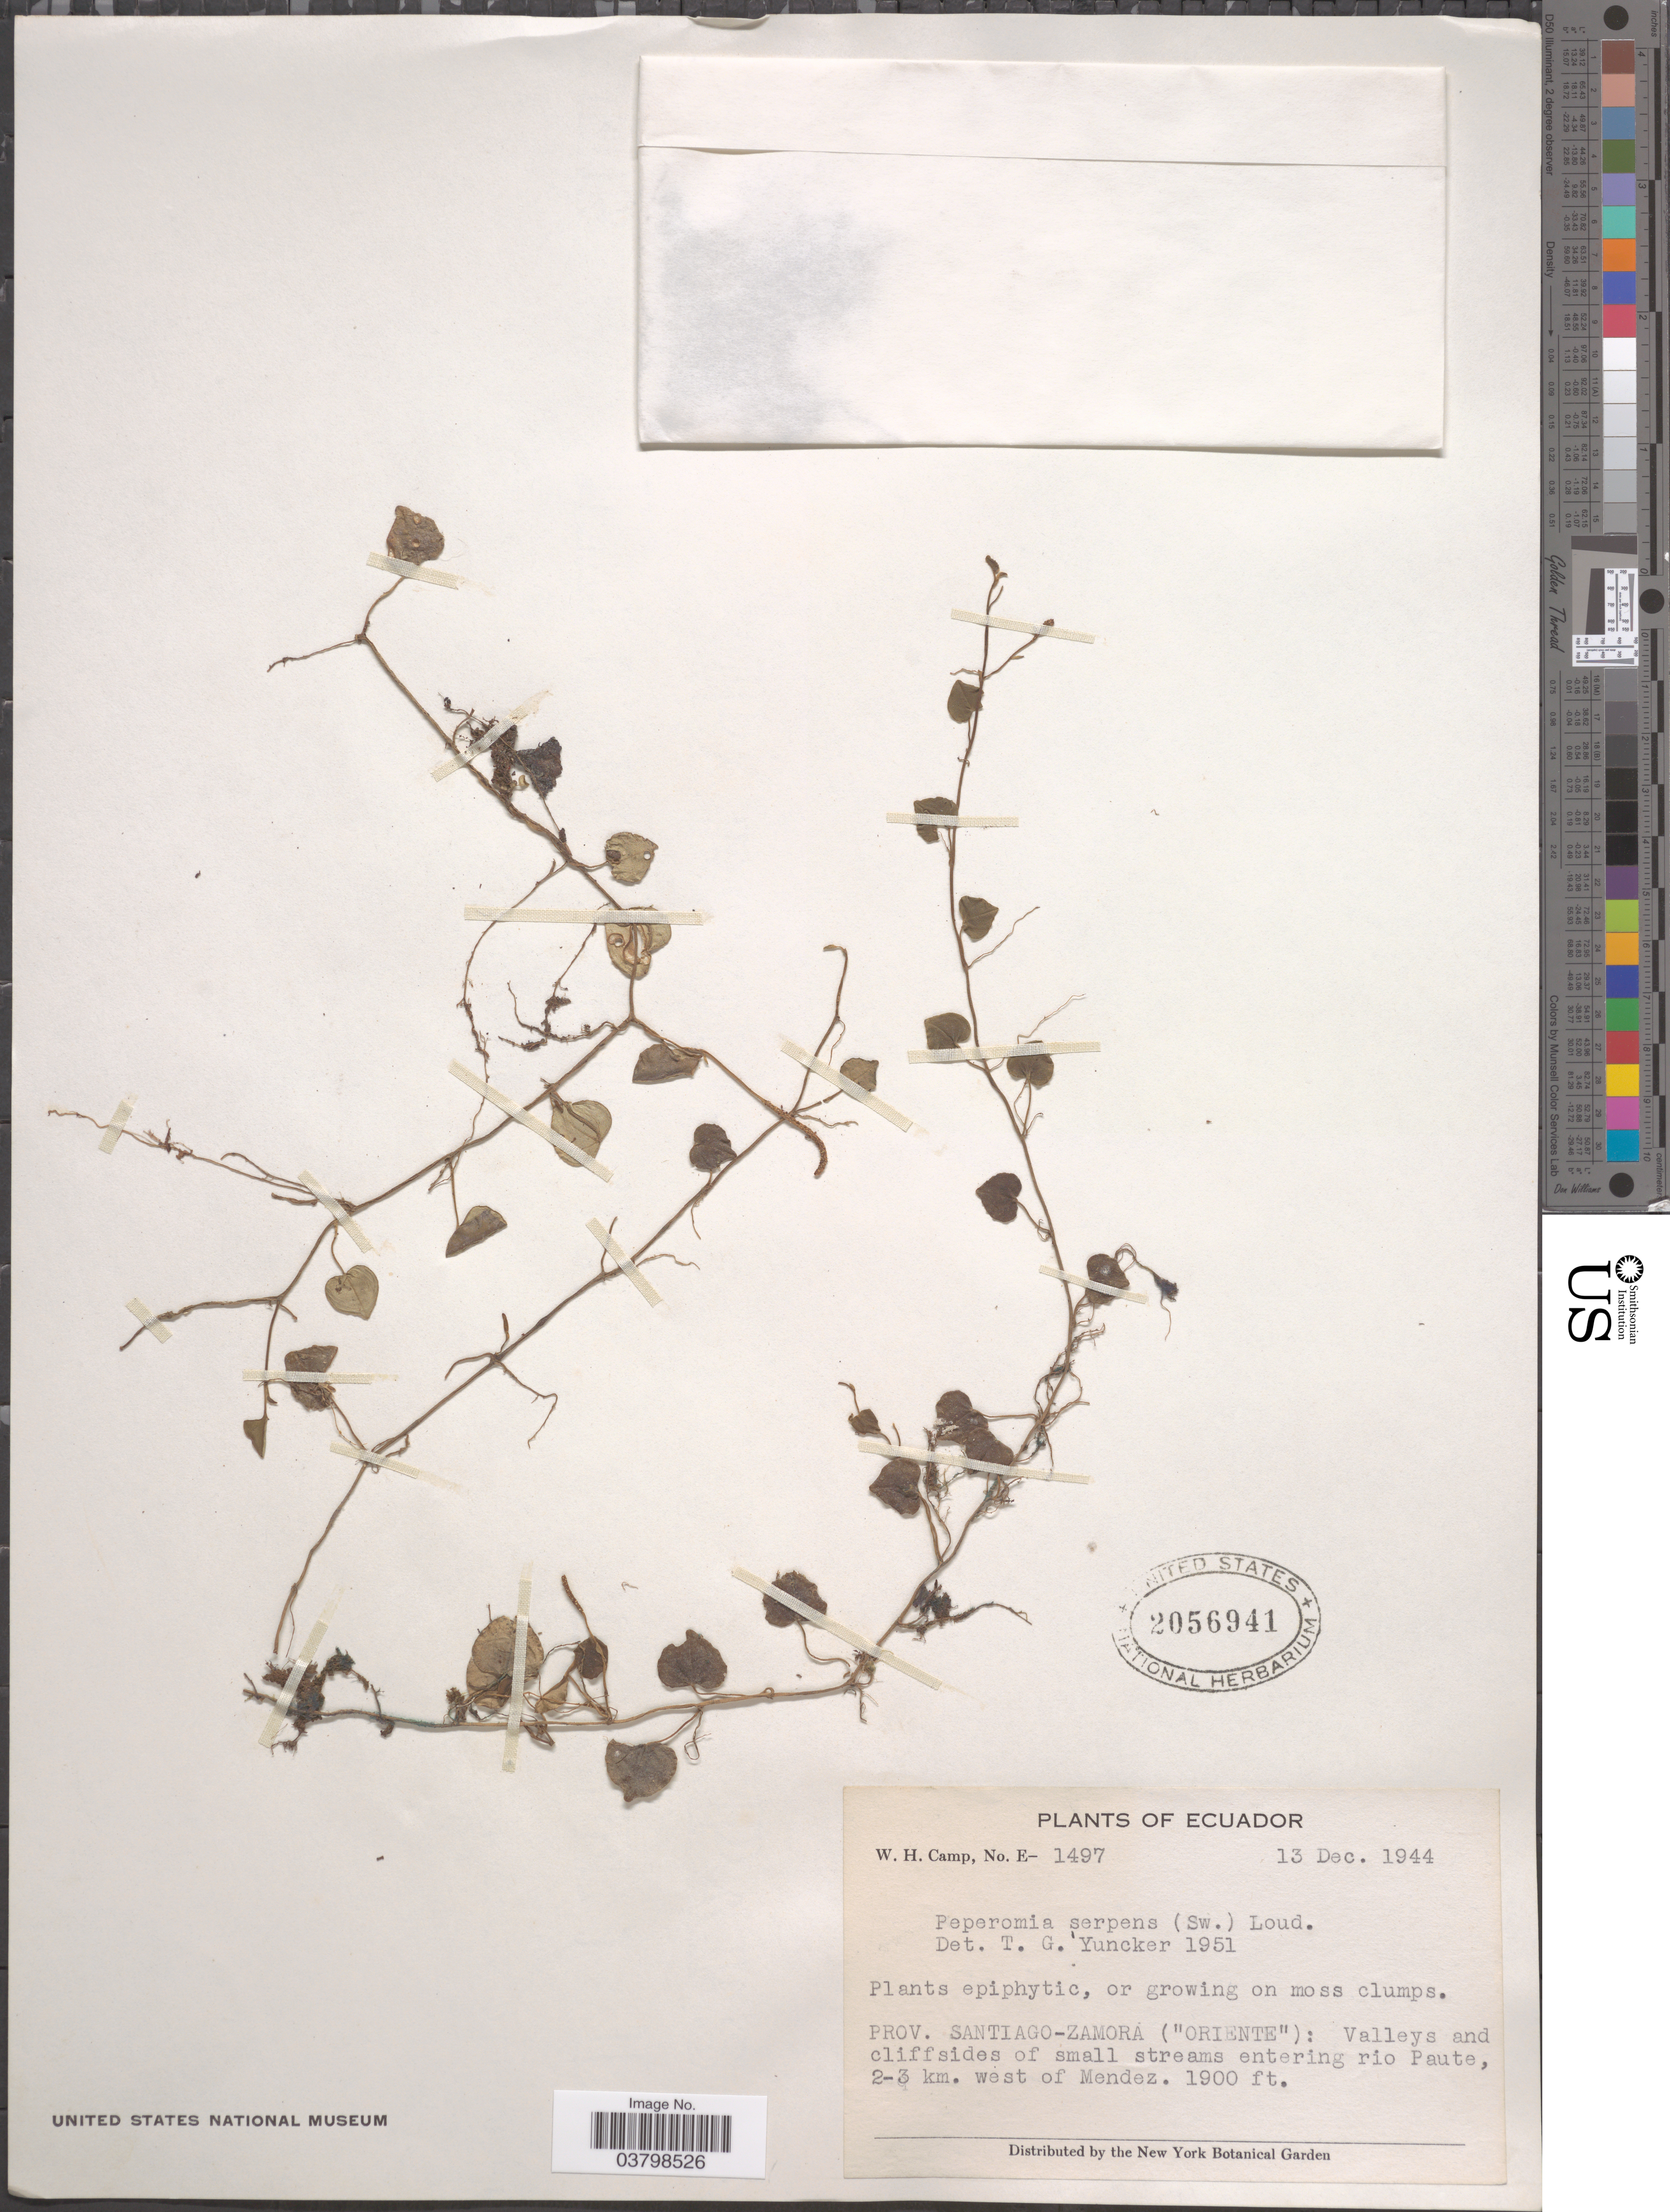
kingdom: Plantae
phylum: Tracheophyta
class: Magnoliopsida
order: Piperales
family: Piperaceae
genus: Peperomia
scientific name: Peperomia serpens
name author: (Sw.) Loudon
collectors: W. H. Camp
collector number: E-1497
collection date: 1944-12-13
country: Ecuador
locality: Prov. Santiago-Zamora ('Oriente'): Valleys and cliffsides of small streams entering rio Paute, 2-3 km. west of Mendez.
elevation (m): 579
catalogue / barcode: US 2056941